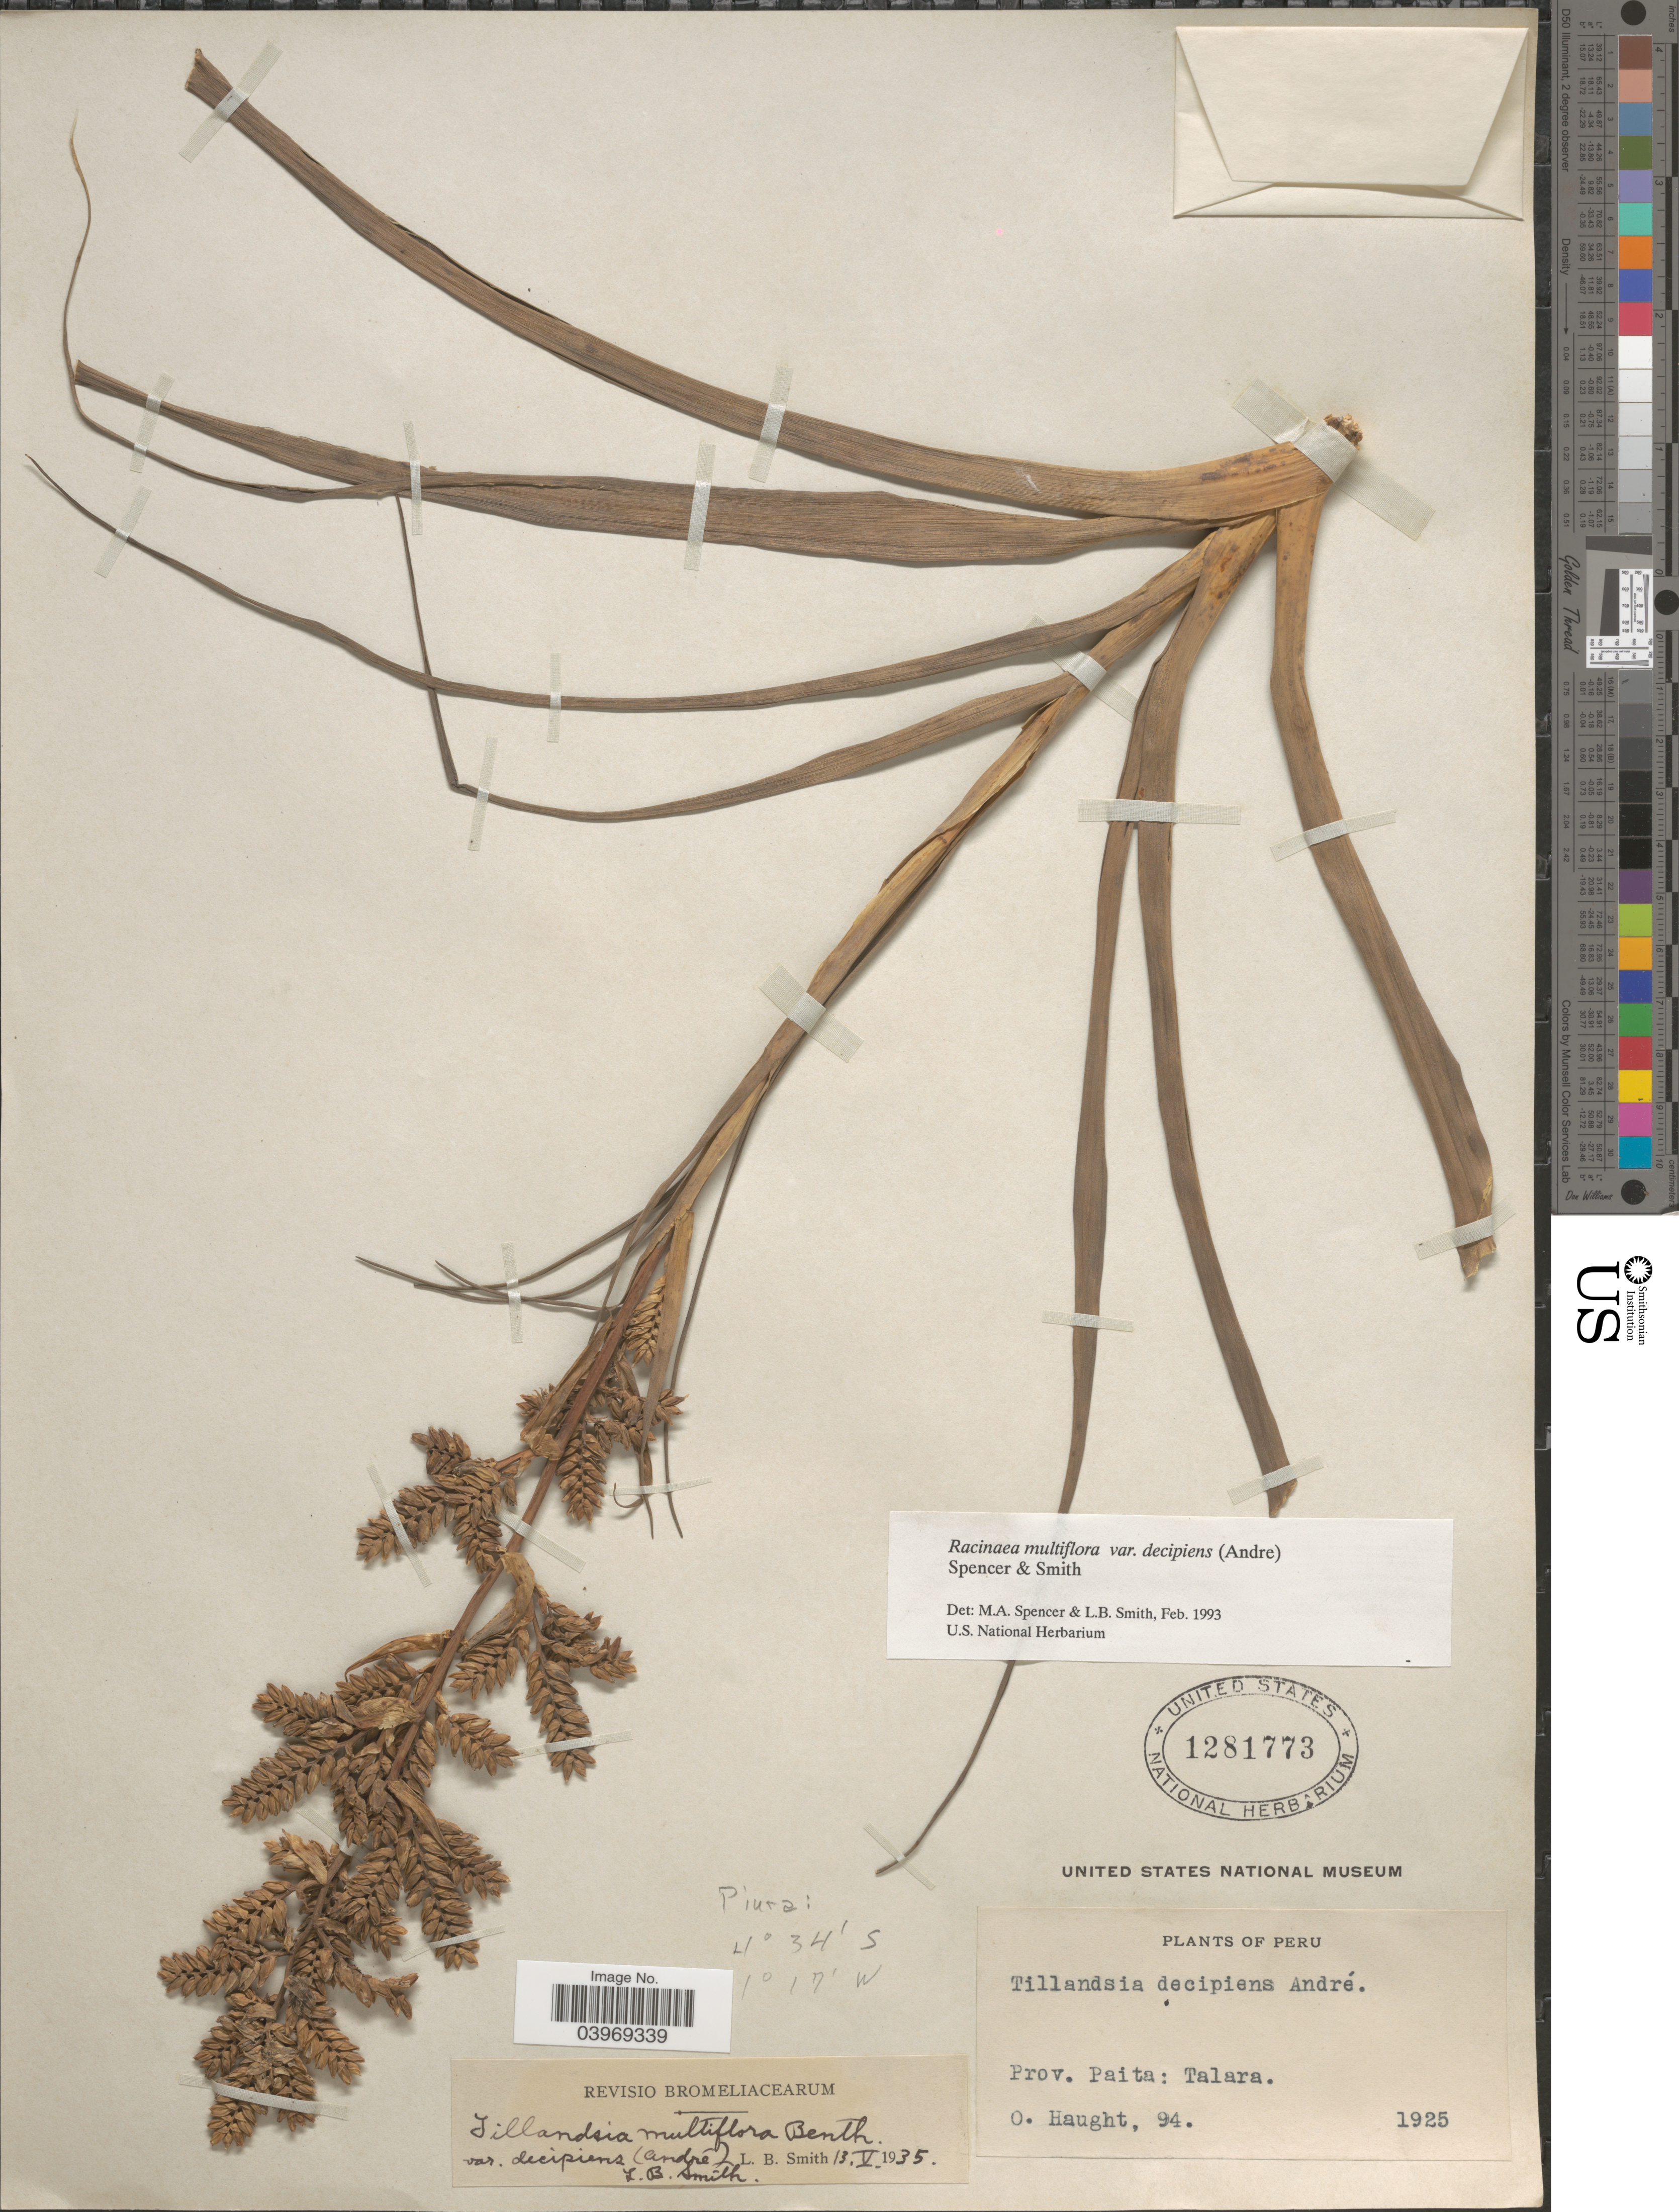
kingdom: Plantae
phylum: Tracheophyta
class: Liliopsida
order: Poales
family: Bromeliaceae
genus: Racinaea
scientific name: Racinaea multiflora var. decipiens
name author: (André) M.A. Spencer & L.B. Sm.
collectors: O. Haught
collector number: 94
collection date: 1925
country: Peru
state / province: Piura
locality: Prov. Paita: Talara.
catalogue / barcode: US 1281773